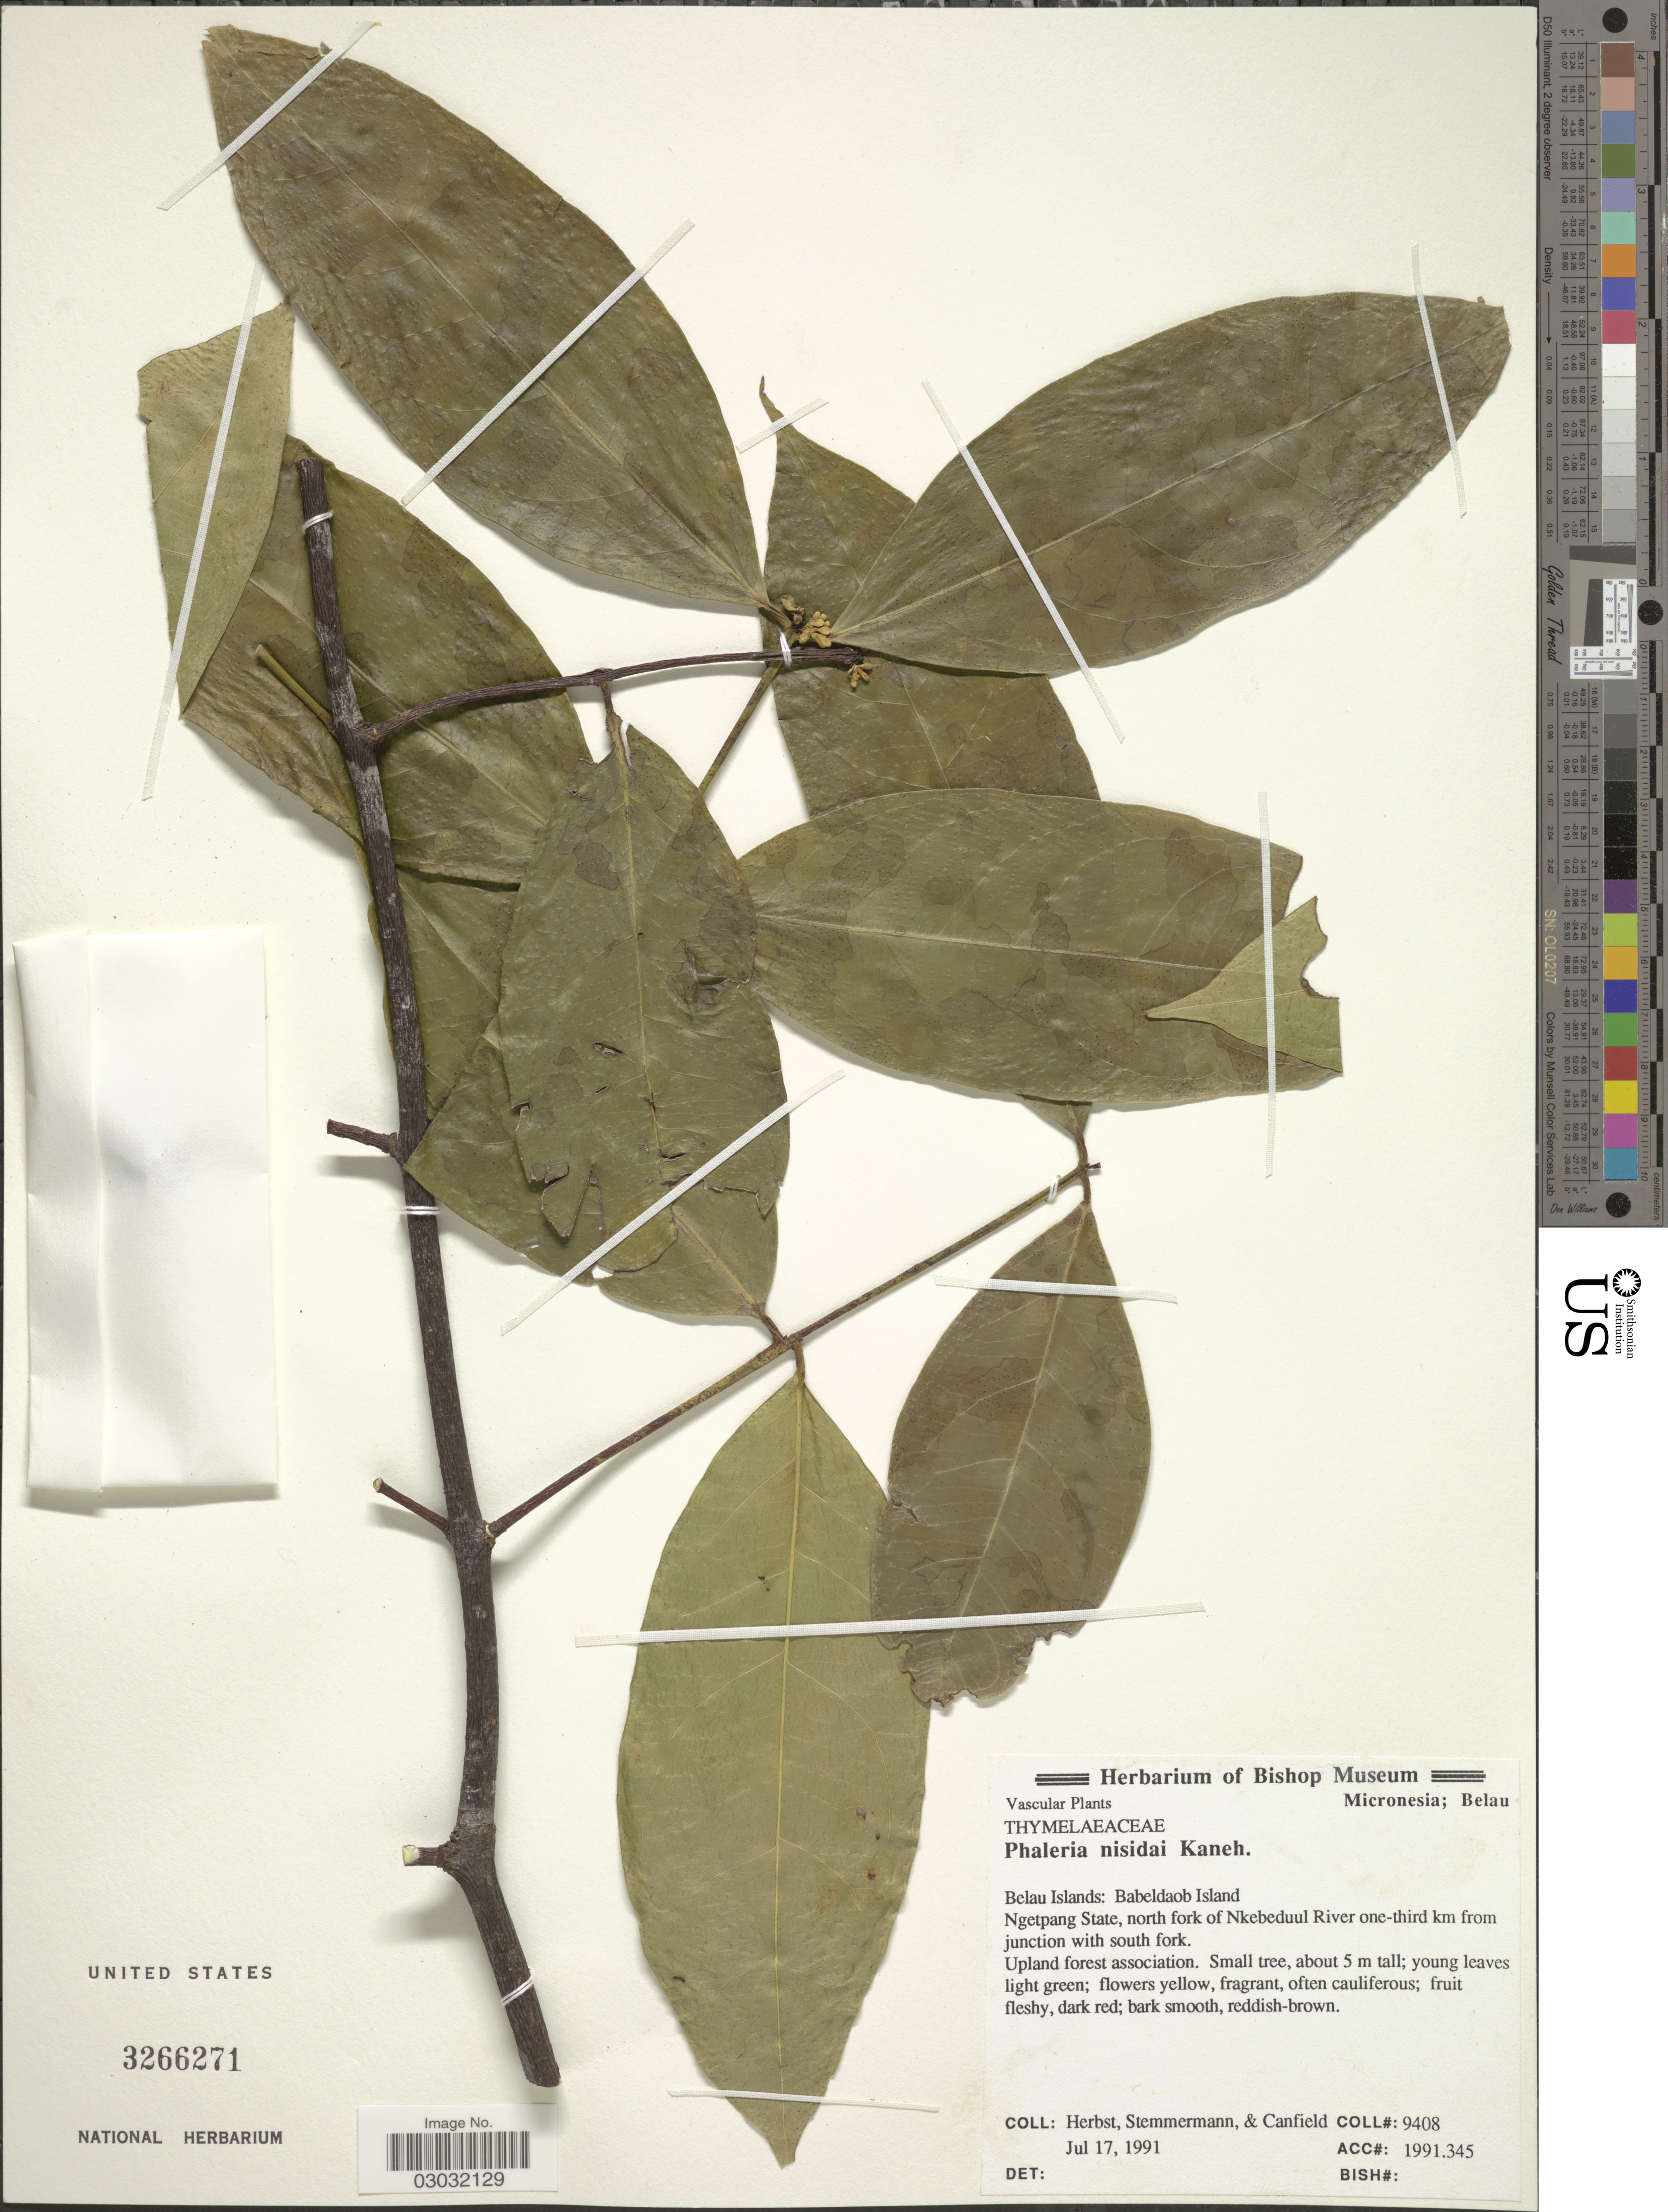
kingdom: Plantae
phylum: Tracheophyta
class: Magnoliopsida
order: Malvales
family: Thymelaeaceae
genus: Phaleria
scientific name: Phaleria nisidai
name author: Kaneh.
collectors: -. Herbst, -. Stemmermann & -. Canfield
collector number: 9408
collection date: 1991-07-17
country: Palau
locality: Belau Islands: Babeldaob Island, Ngetpang State, north fork of Nkebeduul River, one-third km from junction with south fork.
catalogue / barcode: US 3266271